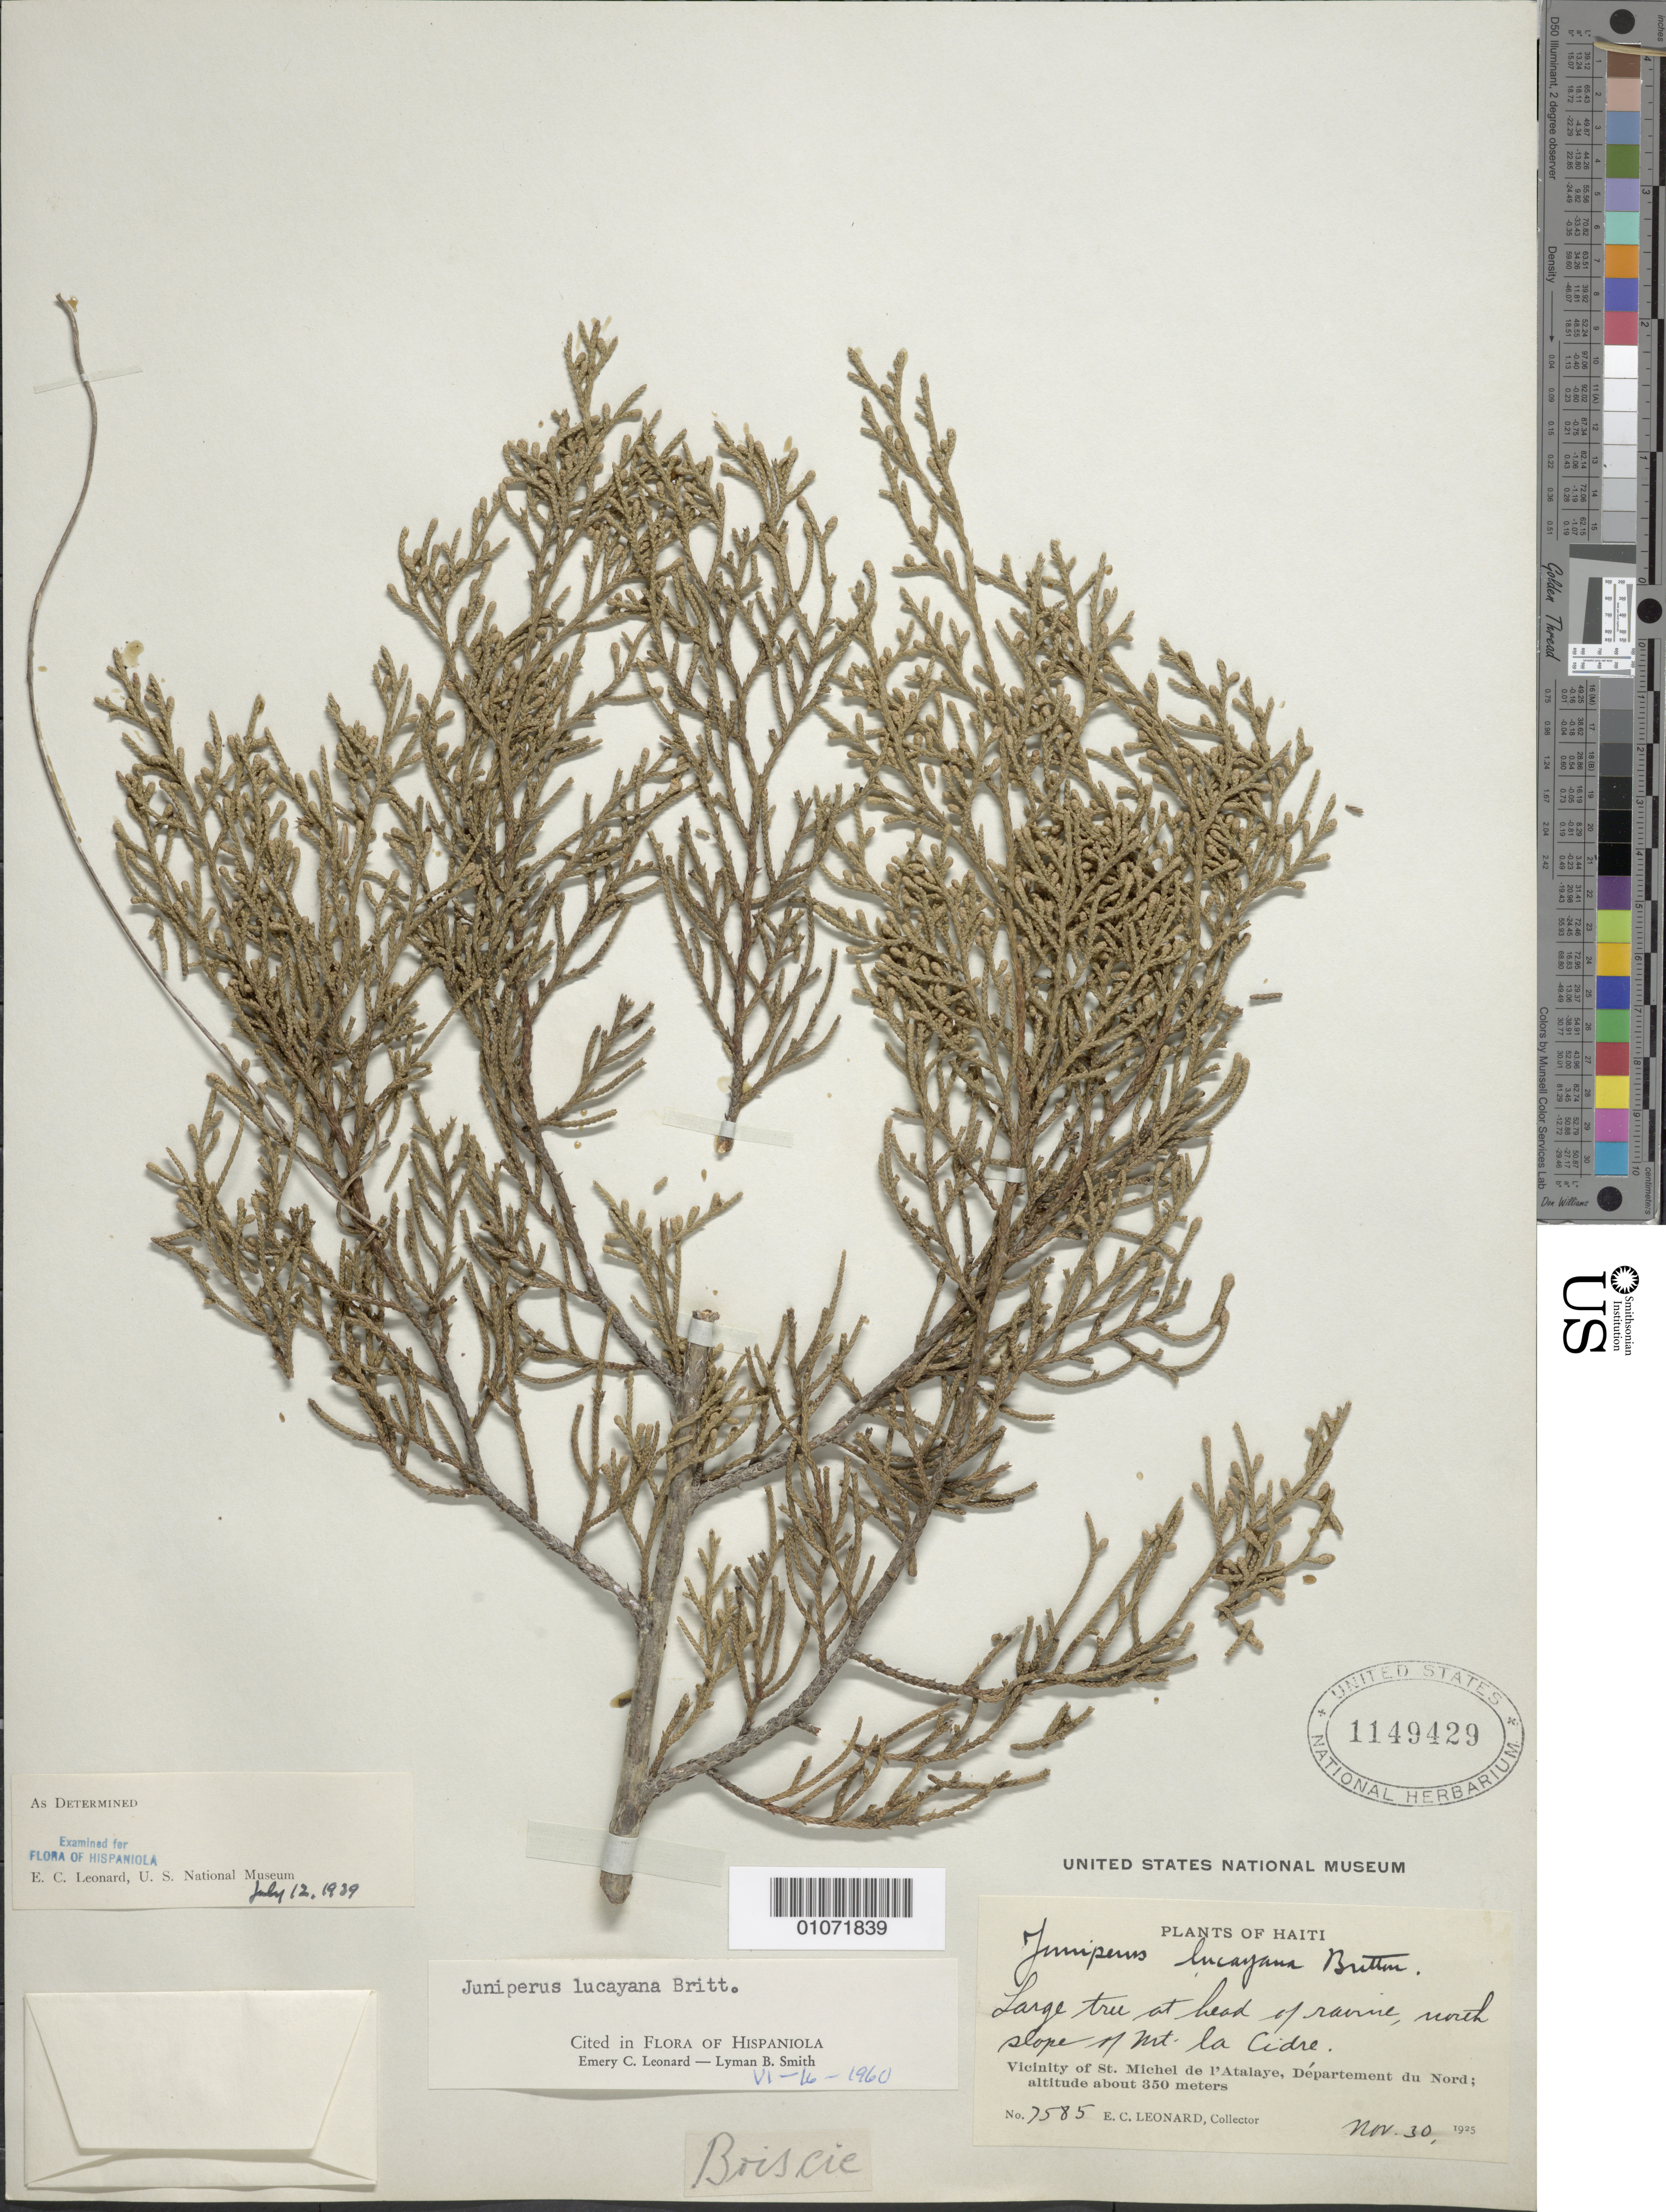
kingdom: Plantae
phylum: Tracheophyta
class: Pinopsida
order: Pinales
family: Cupressaceae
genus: Juniperus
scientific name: Juniperus lucayana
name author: Britton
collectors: E. C. Leonard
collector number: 7585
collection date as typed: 25 Nov 1925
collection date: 1925-11-25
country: Haiti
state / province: Nord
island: Hispaniola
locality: Large tree at lead of sarn. South slope of Mt. la Cidre. Vicinity of St. Michael de l'Atalaye. Departement du Nord.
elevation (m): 350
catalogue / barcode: US 1149429